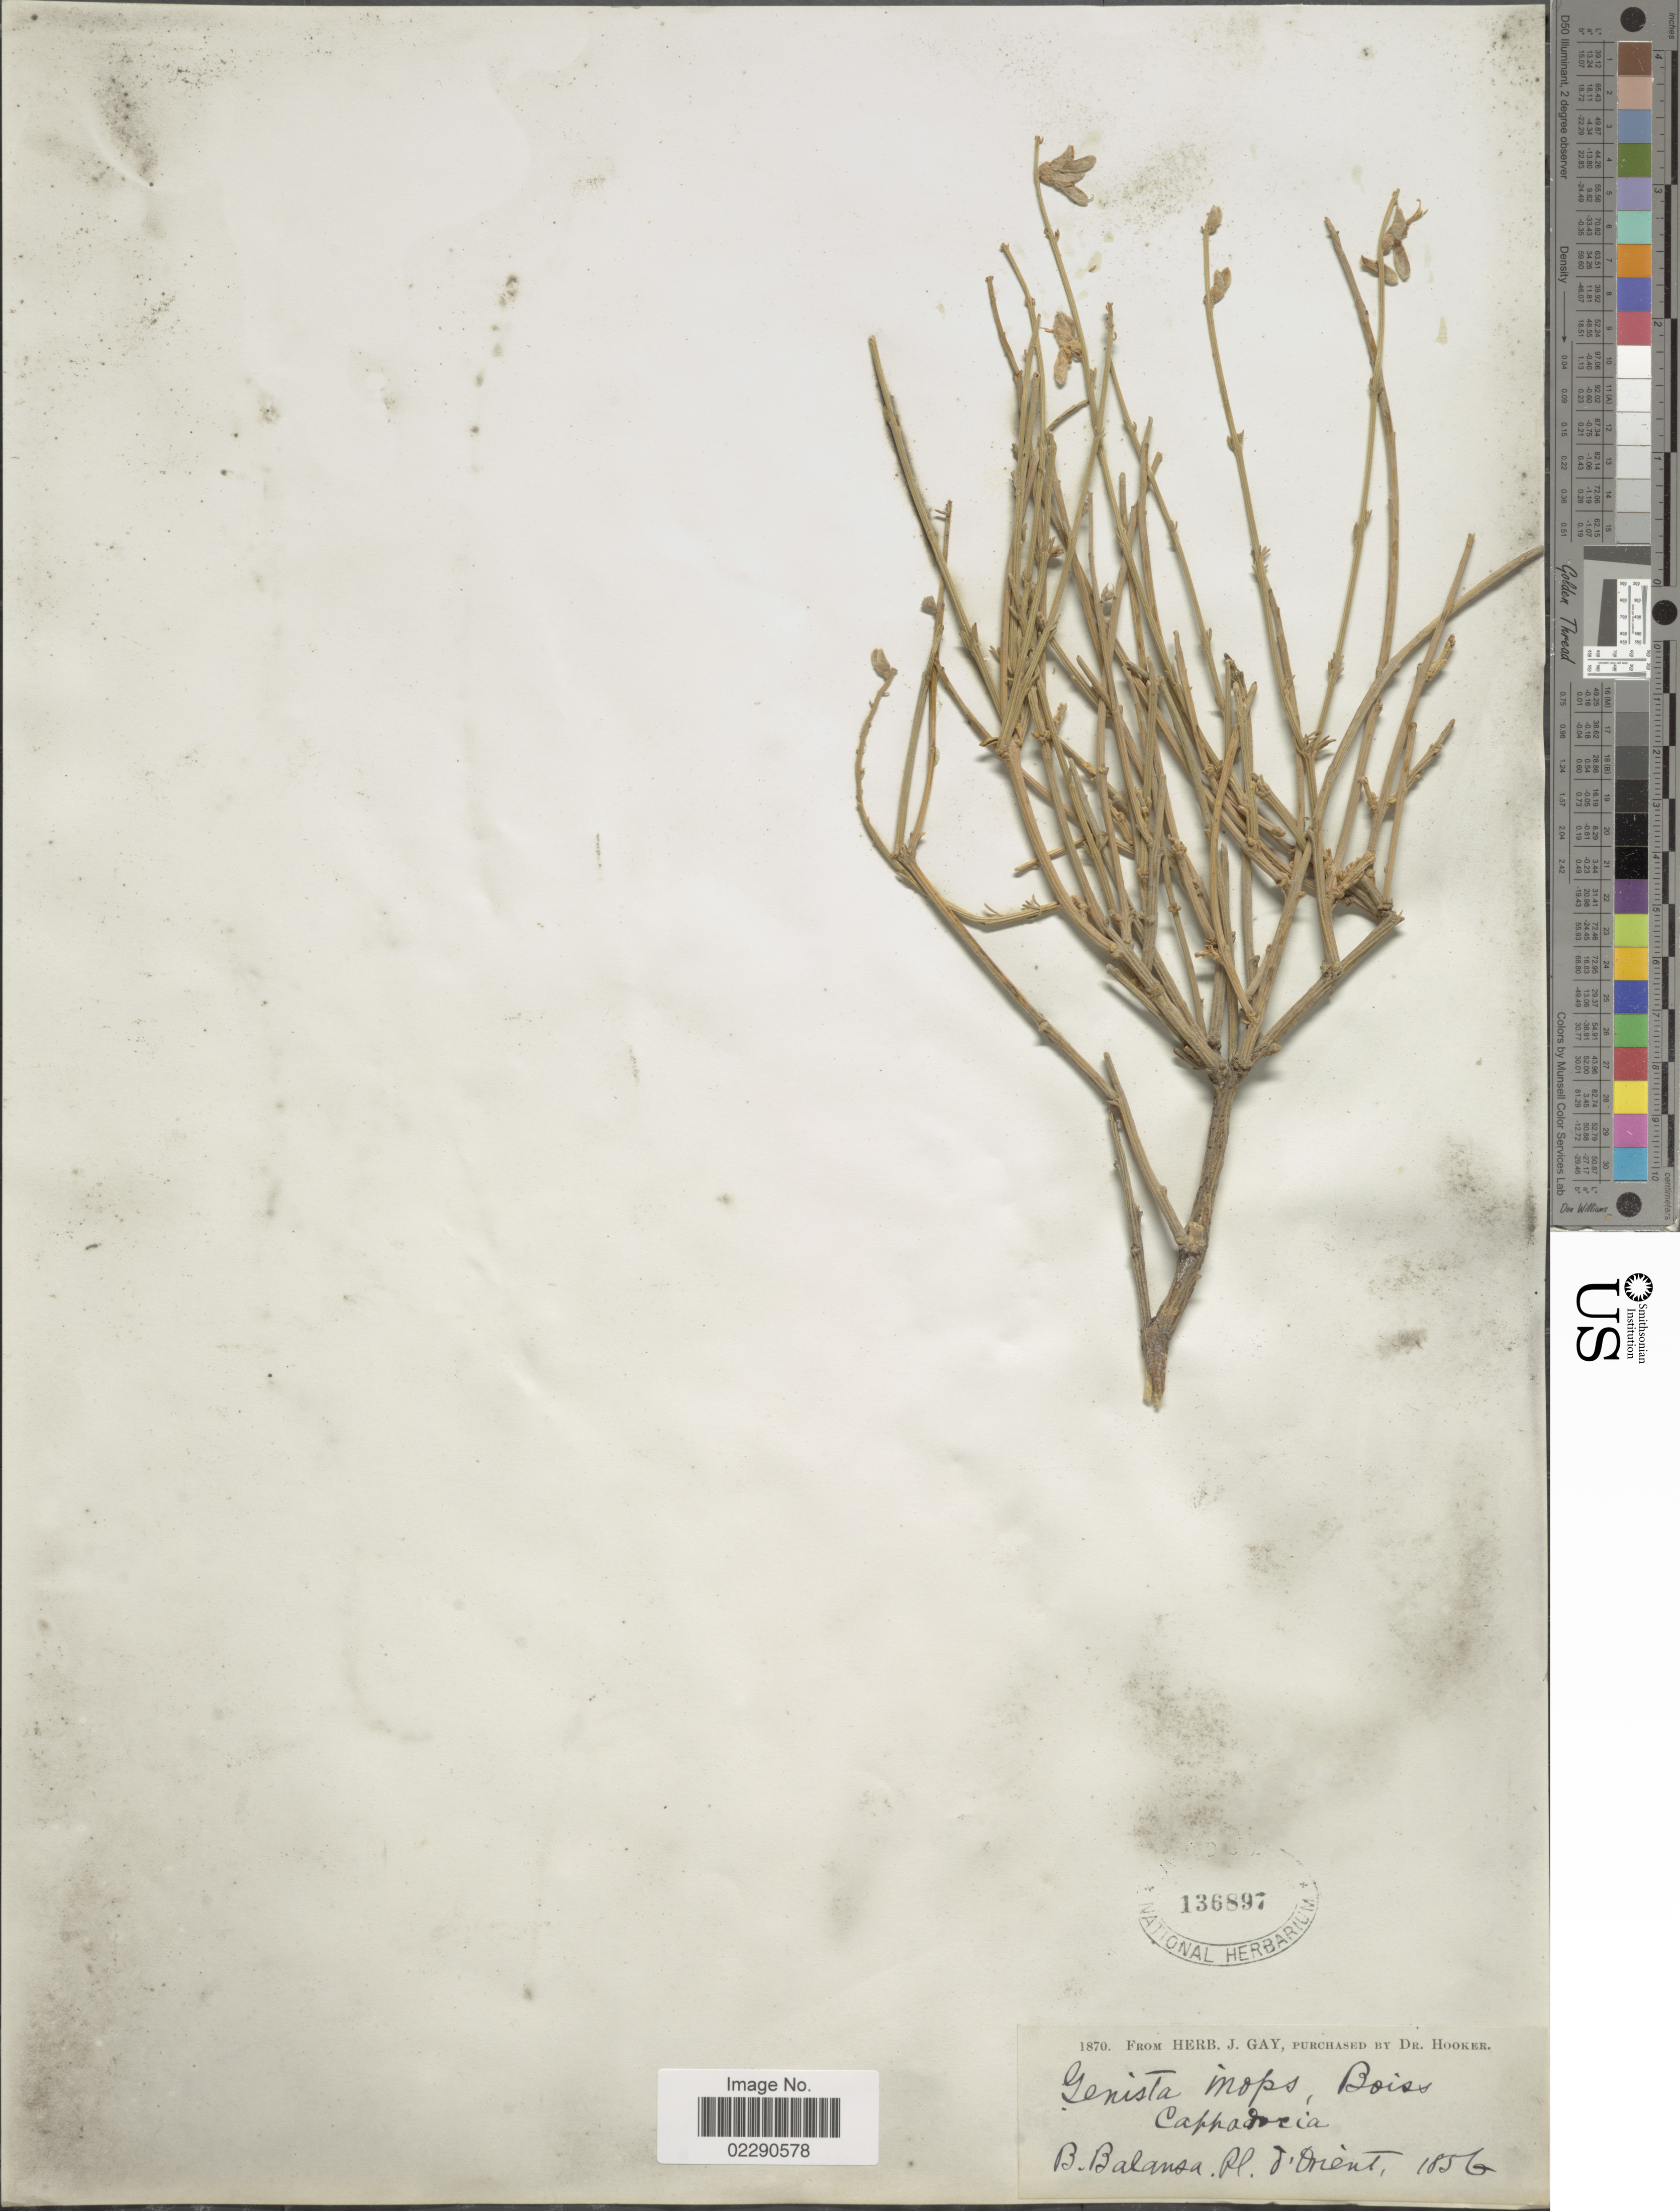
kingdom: Plantae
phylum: Tracheophyta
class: Magnoliopsida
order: Fabales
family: Fabaceae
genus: Genista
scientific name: Genista inops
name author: Boiss. & Balansa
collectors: B. Balansa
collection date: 1856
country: Turkey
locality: D'Orient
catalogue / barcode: US 136897